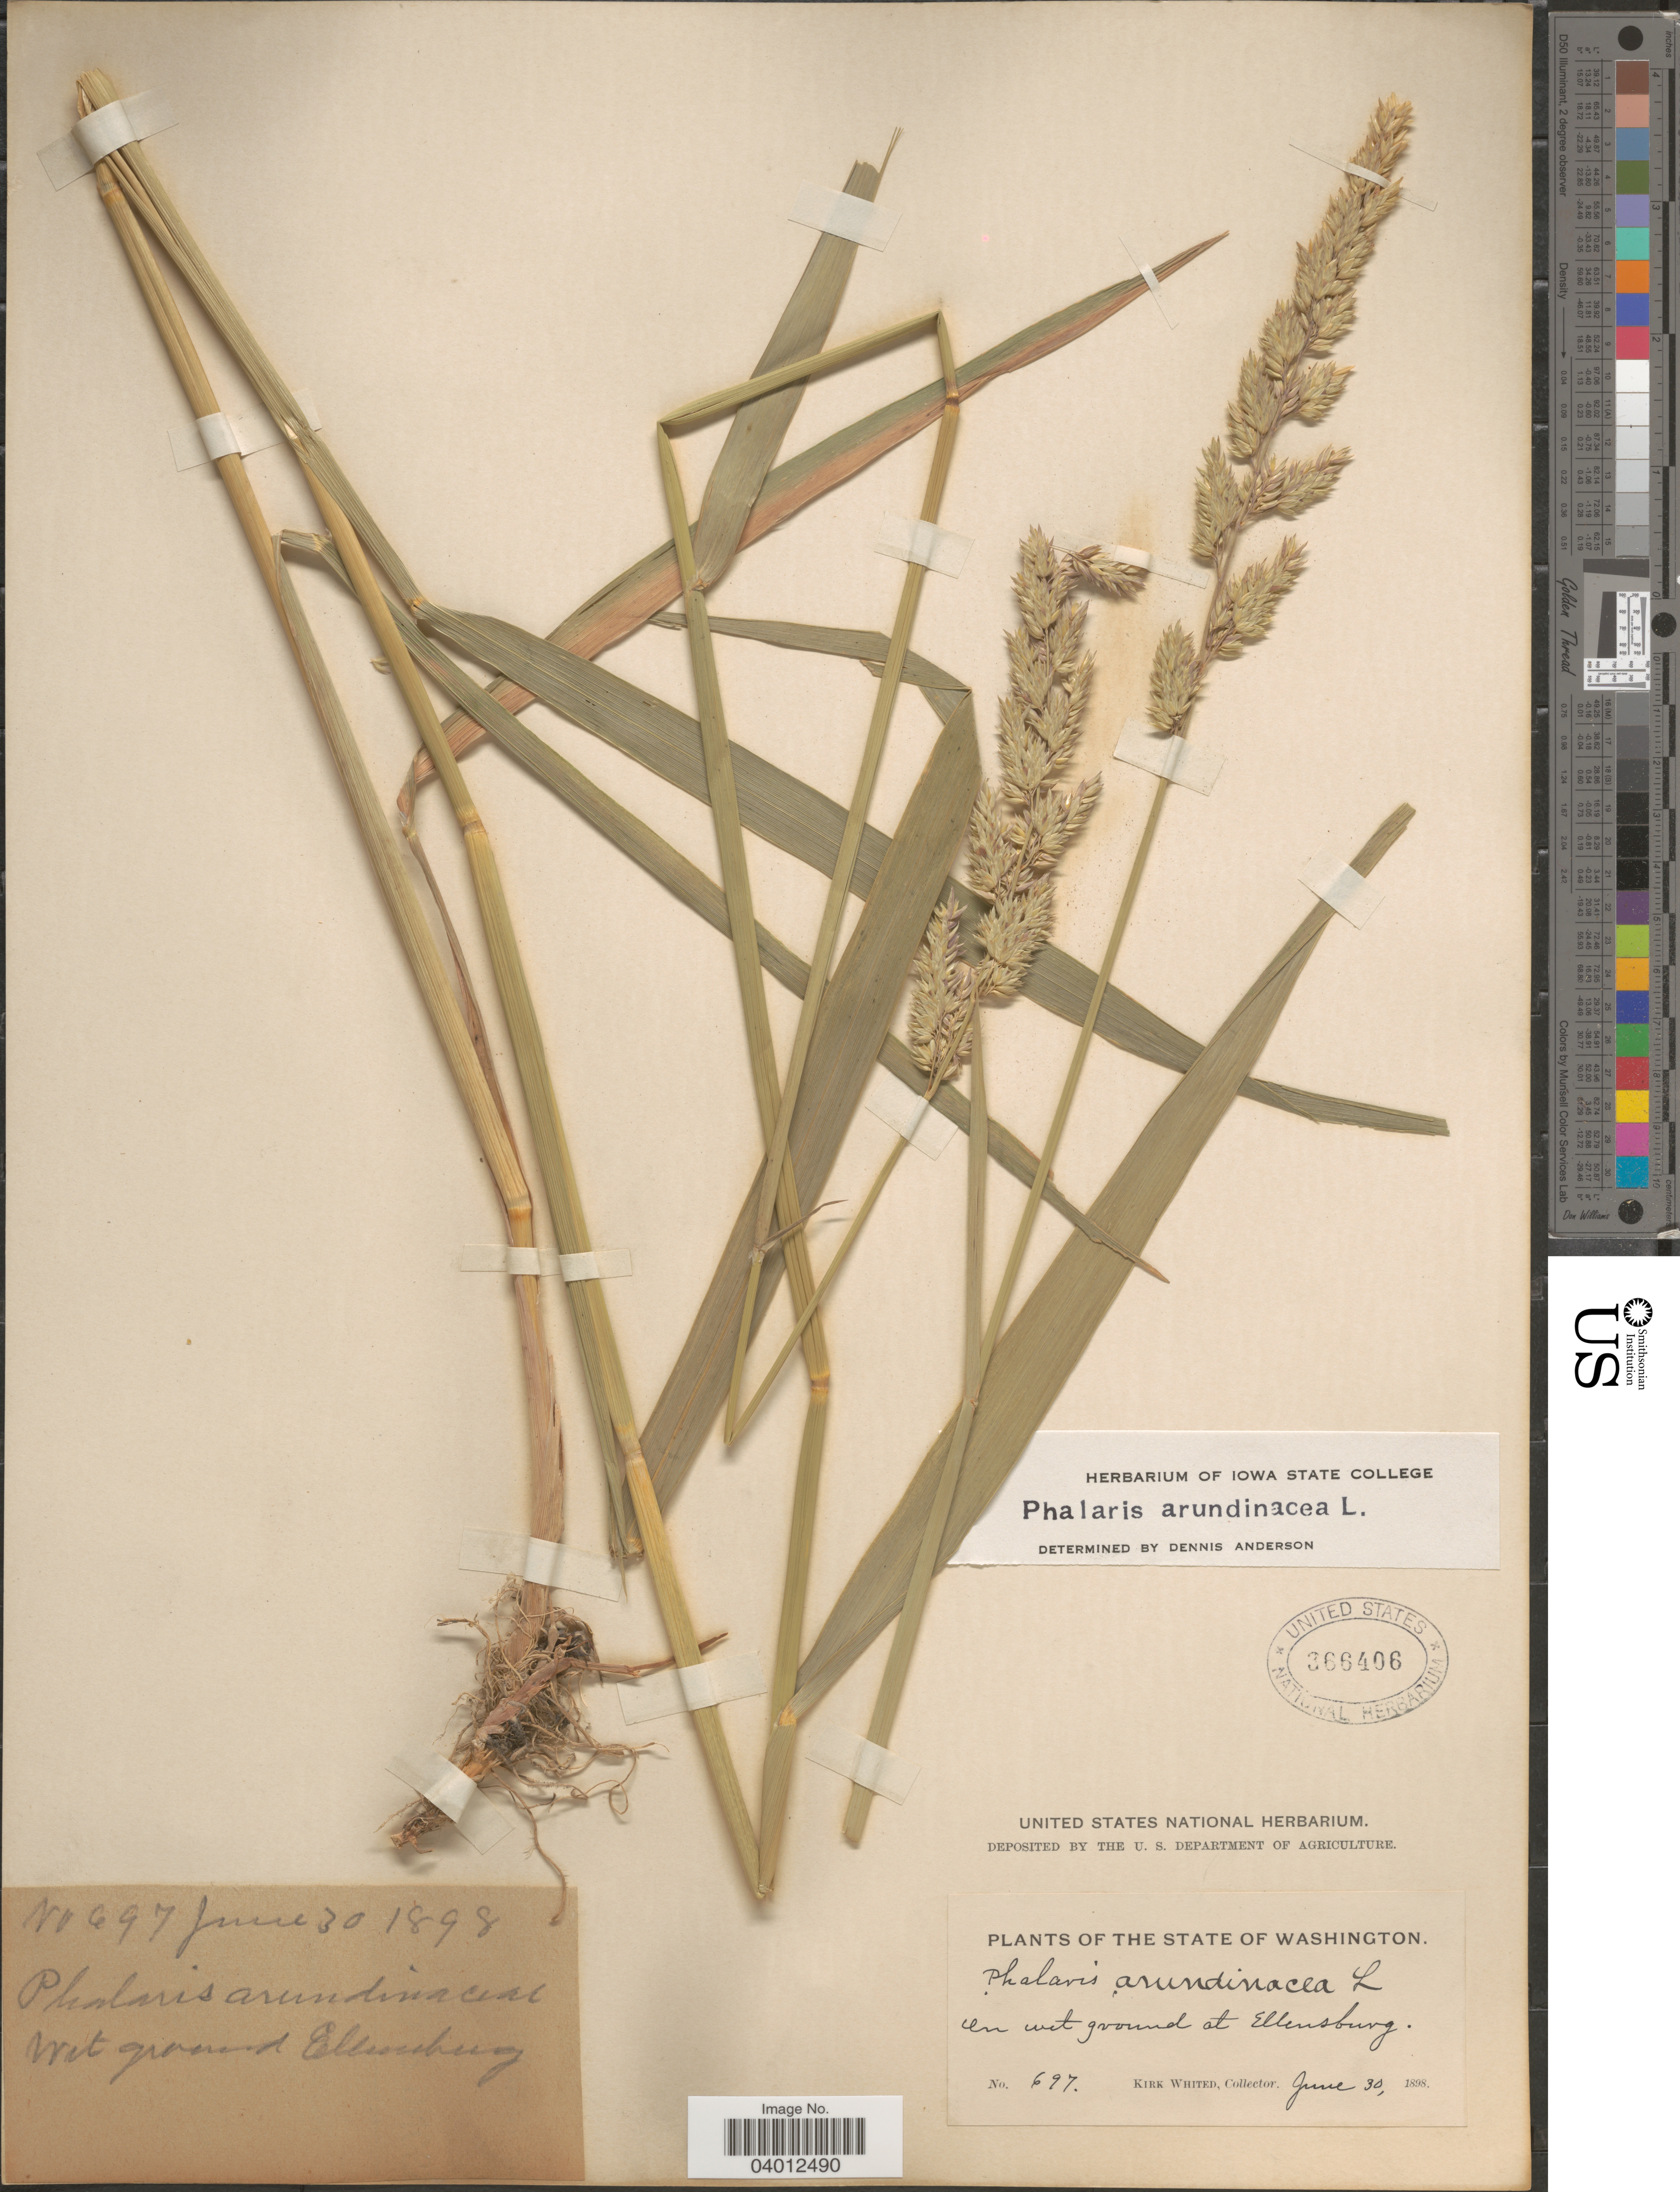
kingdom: Plantae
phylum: Tracheophyta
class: Liliopsida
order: Poales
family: Poaceae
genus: Phalaris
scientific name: Phalaris arundinacea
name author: L.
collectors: K. Whited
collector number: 697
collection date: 1898-06-30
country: United States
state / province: Washington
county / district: Kittitas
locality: In wet ground at Ellensburg.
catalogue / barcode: US 366406